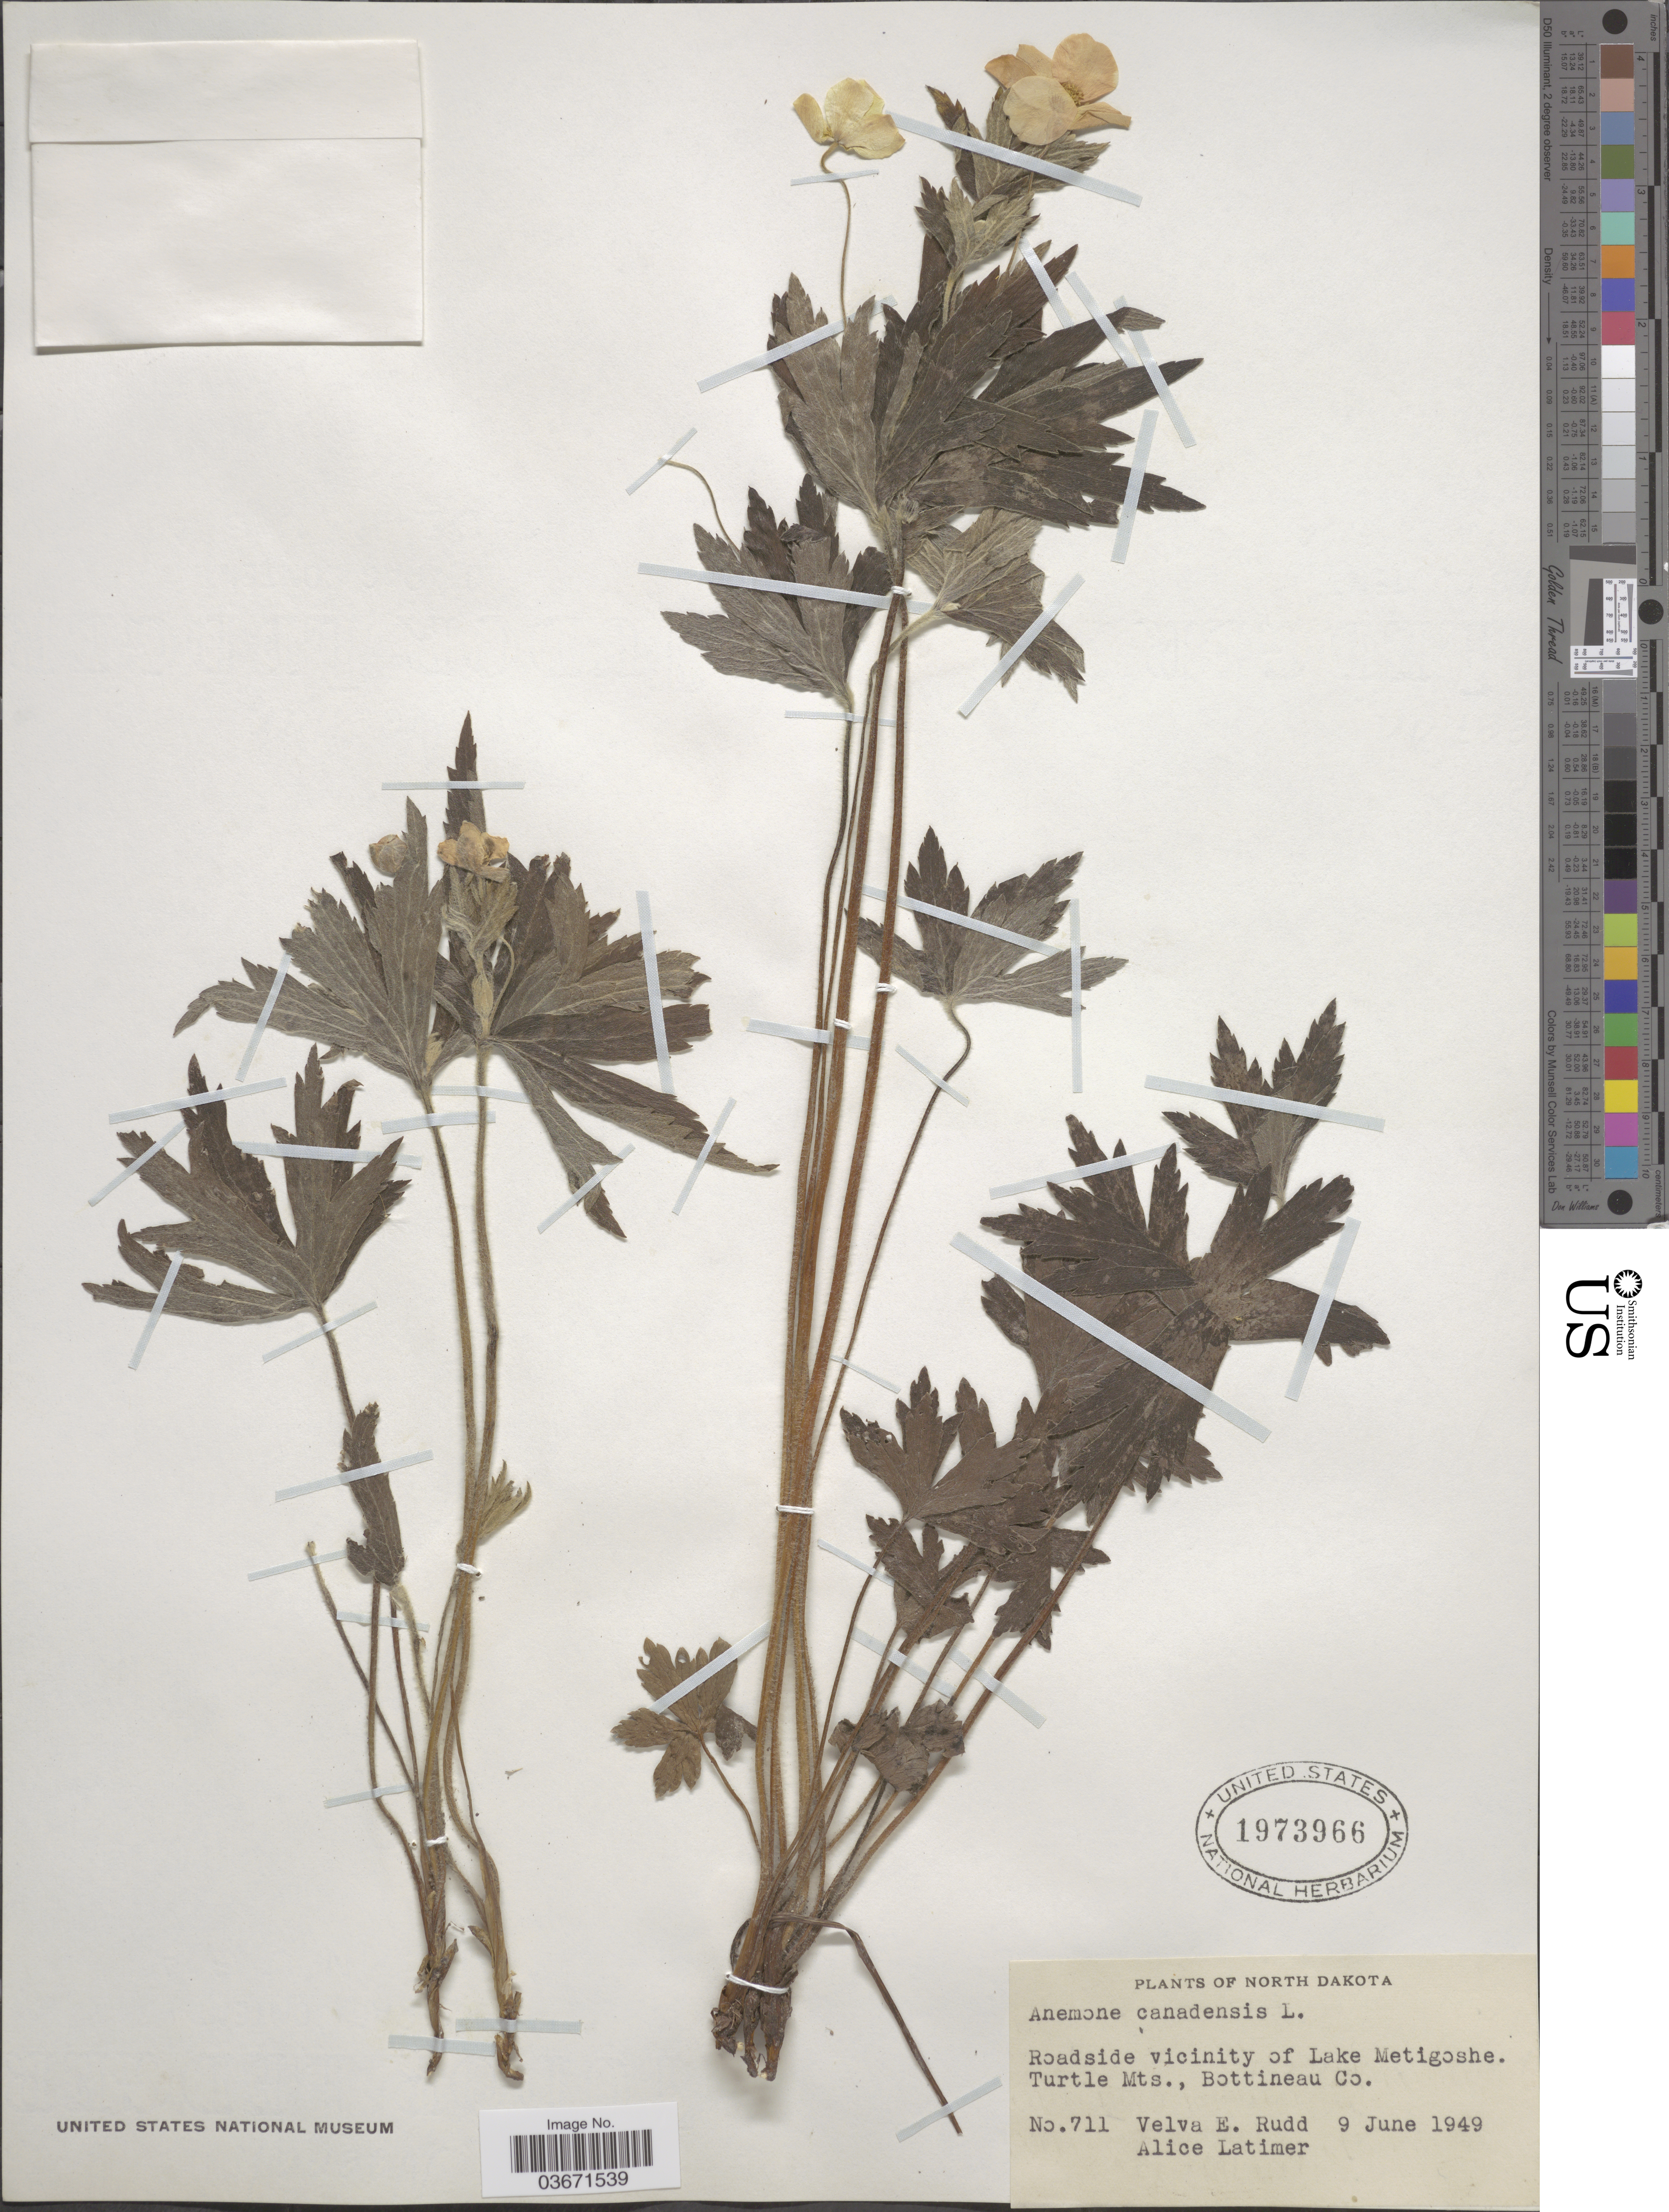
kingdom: Plantae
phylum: Tracheophyta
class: Magnoliopsida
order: Ranunculales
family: Ranunculaceae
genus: Anemone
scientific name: Anemone canadensis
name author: L.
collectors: V. E. Rudd & A. Latimer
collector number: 711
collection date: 1949-06-09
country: United States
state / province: North Dakota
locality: Roadside vicinity of Lake Metigoshe. Turtle Mts., Bottineau Co.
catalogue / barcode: US 1973966